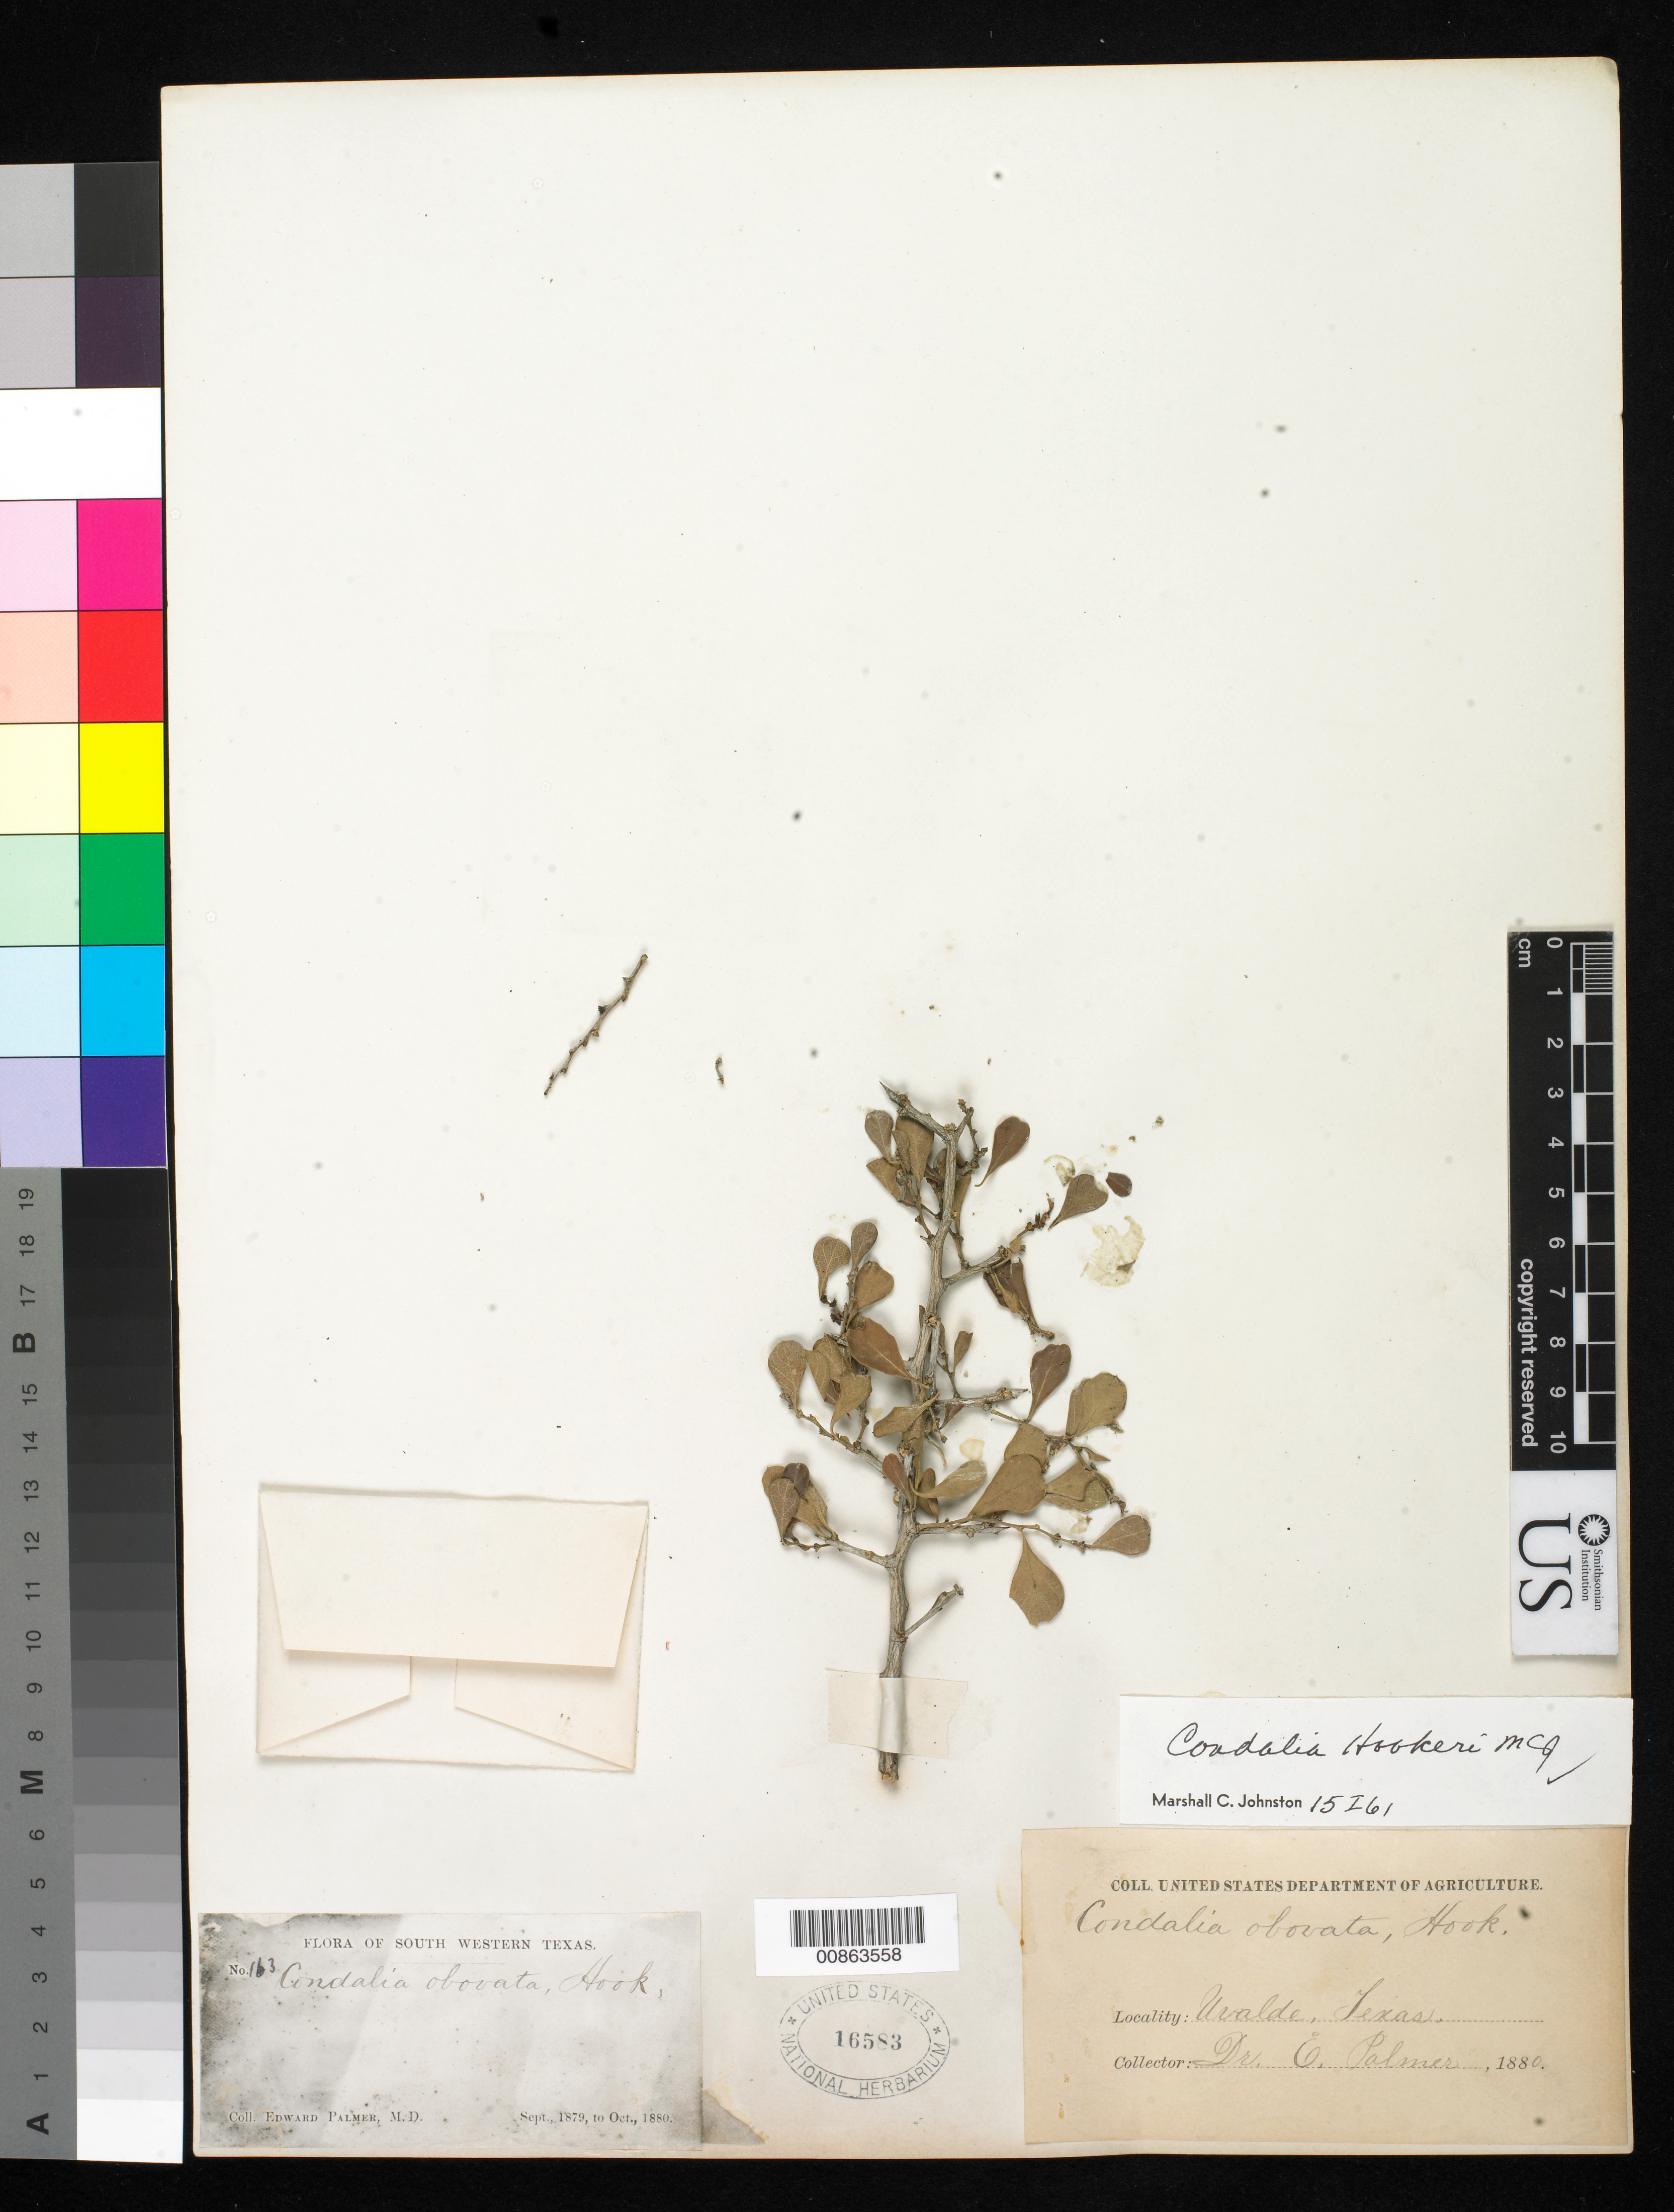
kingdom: Plantae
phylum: Tracheophyta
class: Magnoliopsida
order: Rosales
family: Rhamnaceae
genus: Condalia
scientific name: Condalia hookeri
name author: M.C. Johnst.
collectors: E. Palmer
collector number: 163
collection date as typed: Sep 1879 to -- Oct 1880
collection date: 1879-09/1880-10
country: United States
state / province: Texas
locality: Uvalde, Texas.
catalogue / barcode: US 16583